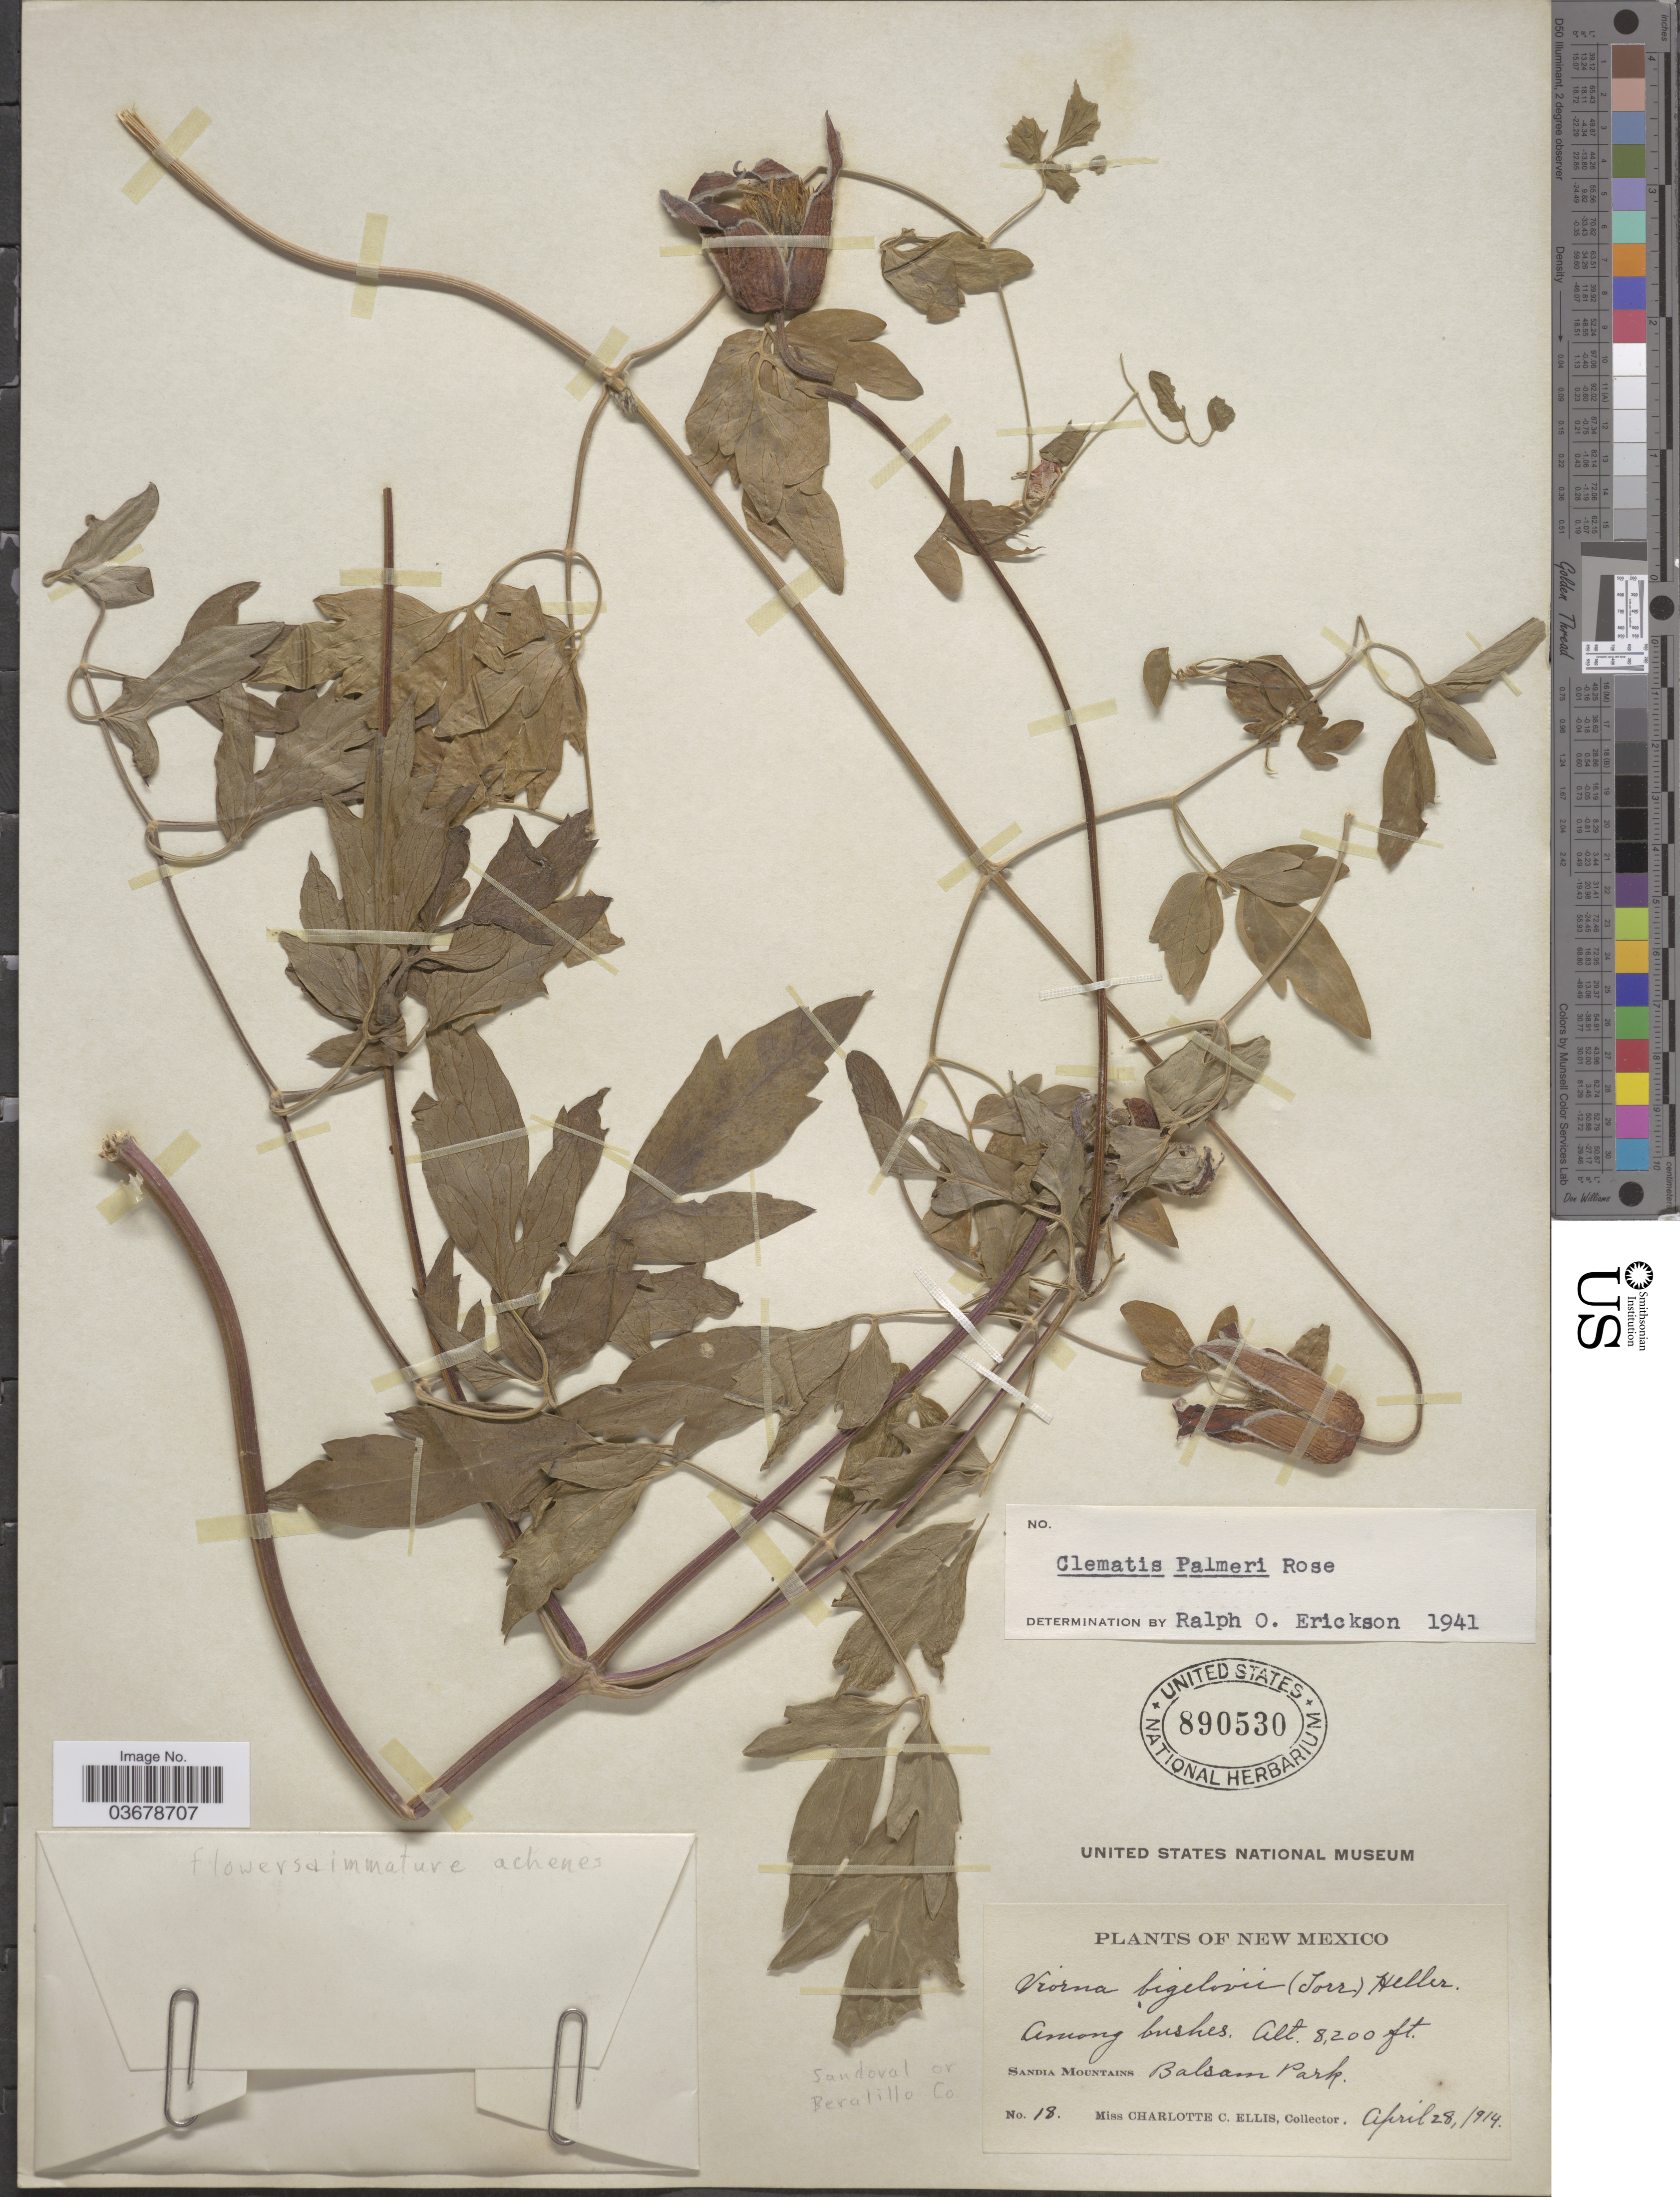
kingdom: Plantae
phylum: Tracheophyta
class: Magnoliopsida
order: Ranunculales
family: Ranunculaceae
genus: Clematis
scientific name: Clematis palmeri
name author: Rose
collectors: C. C. Ellis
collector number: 18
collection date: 1914-04-28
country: United States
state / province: New Mexico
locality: Sandia Mountains. Balsam Park. Sandoval Cr. Beralillo Co.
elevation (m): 2499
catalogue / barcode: US 890530